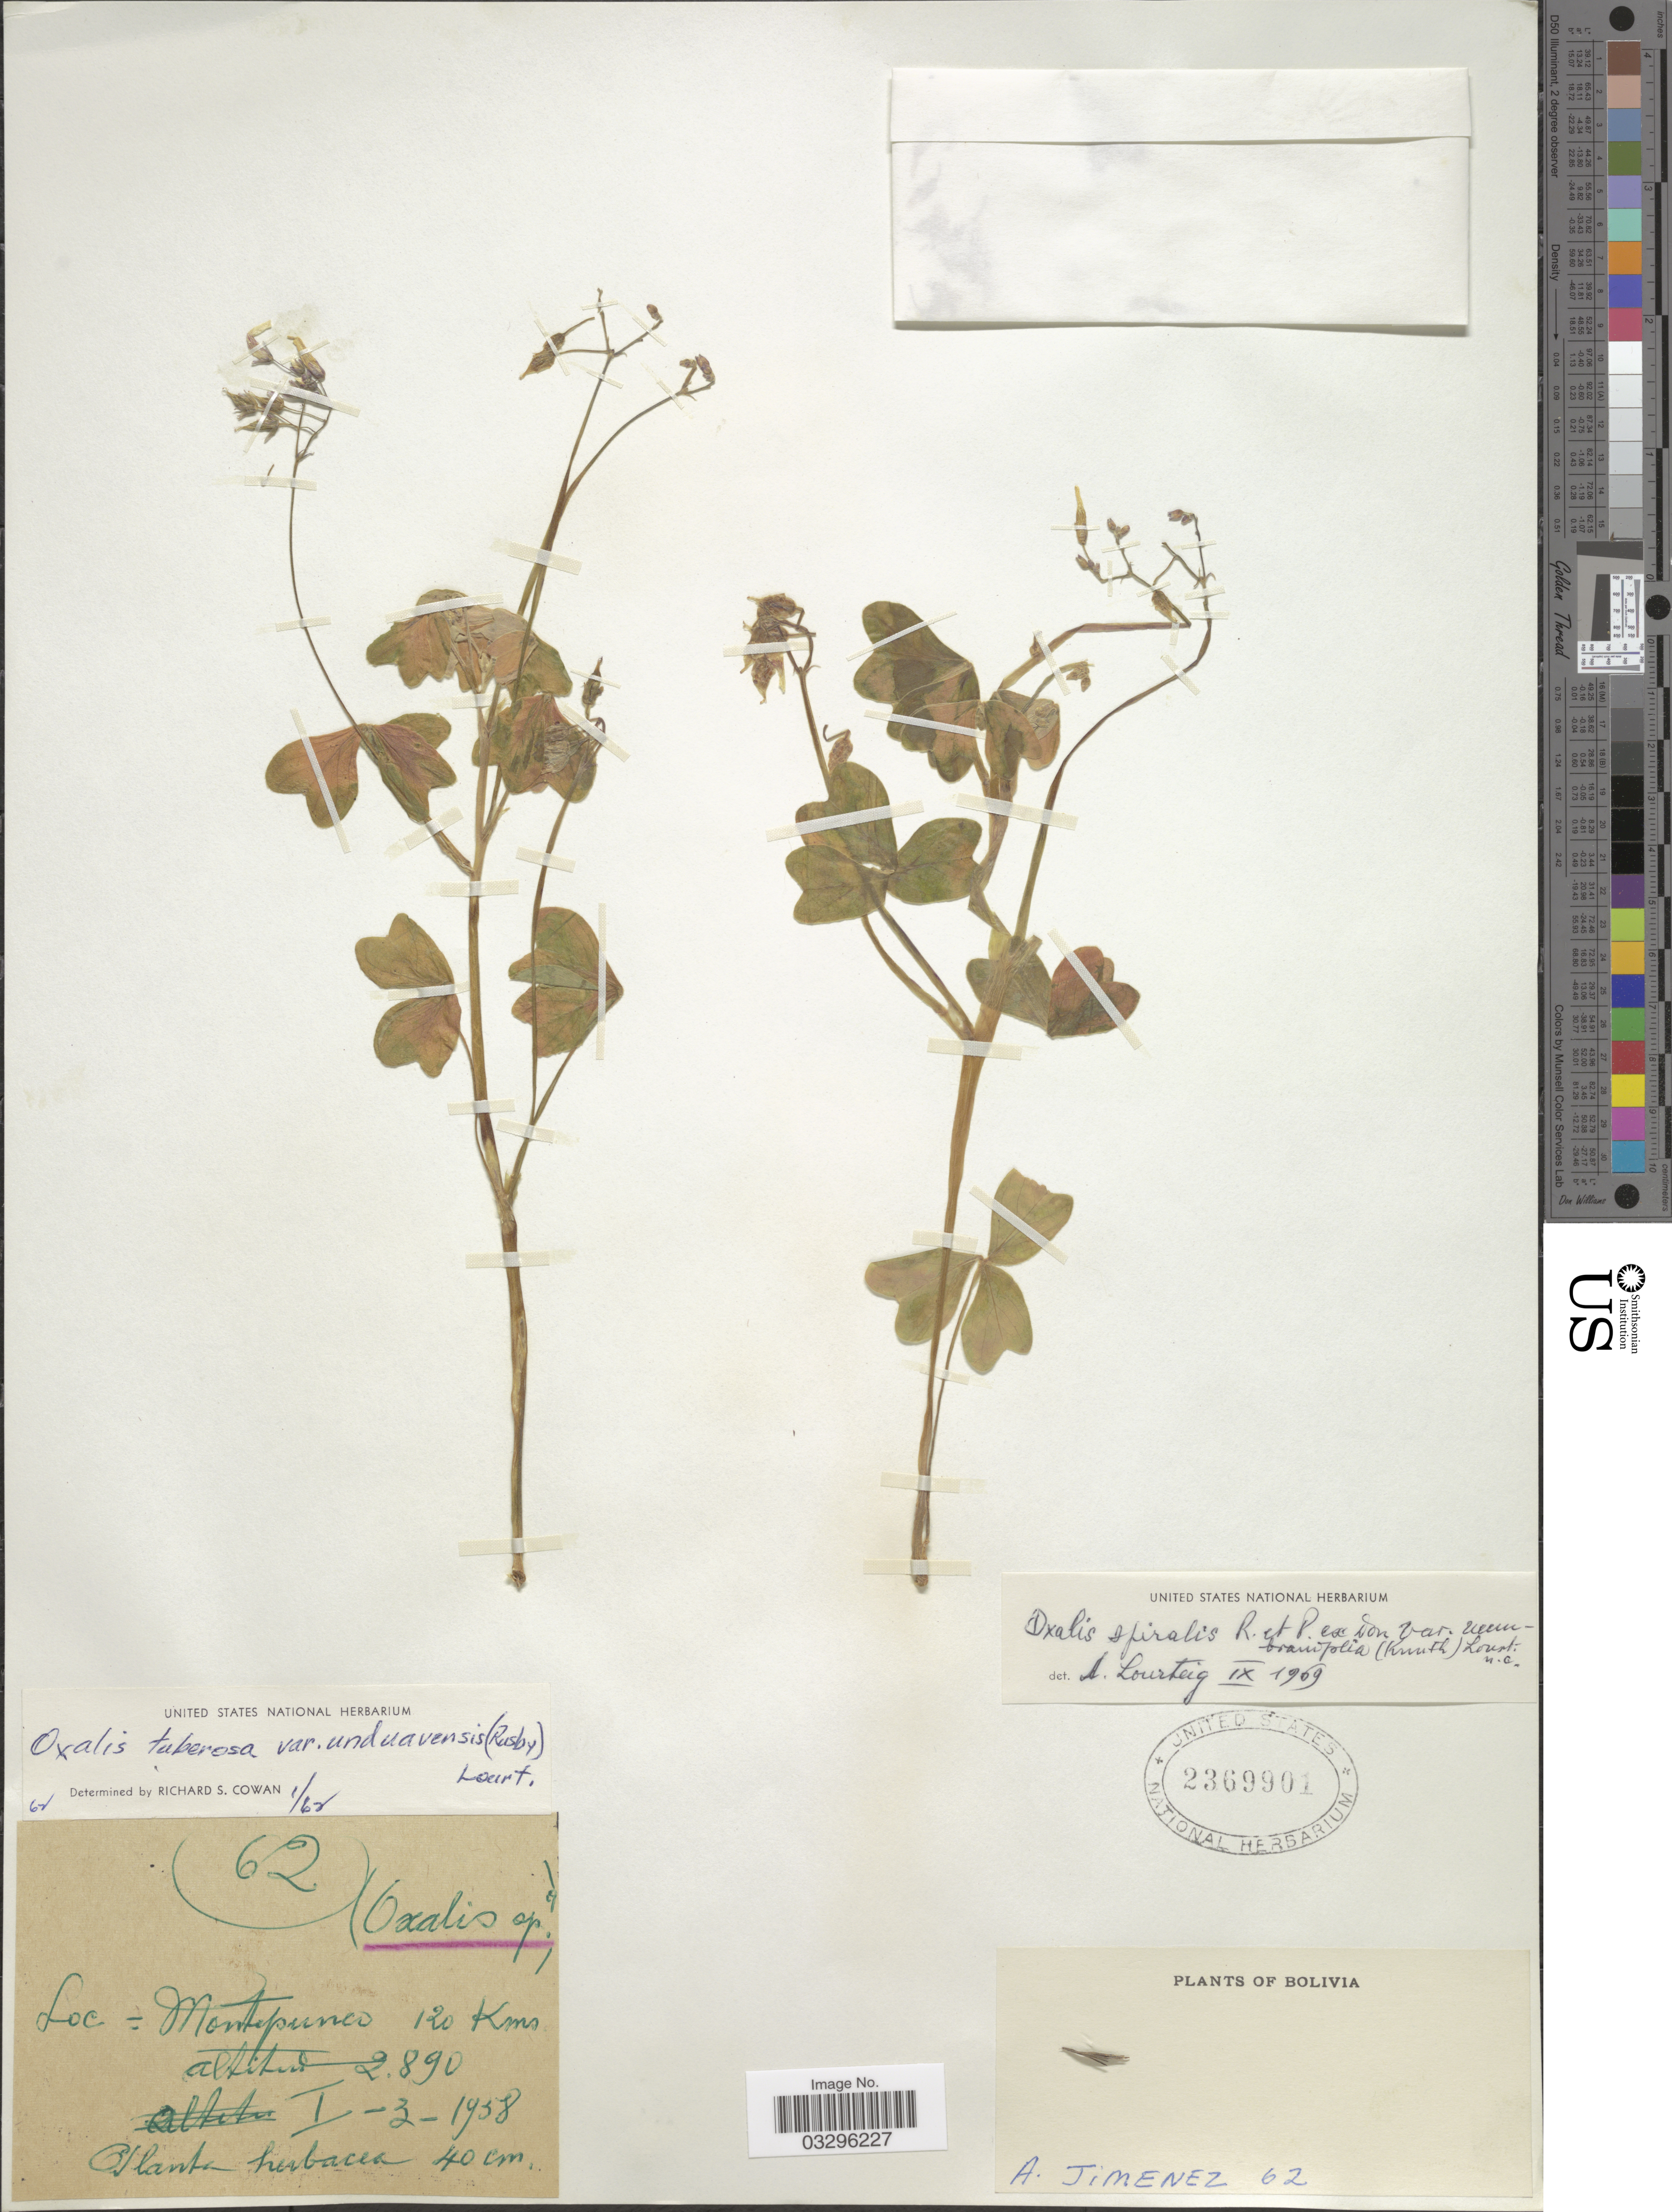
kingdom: Plantae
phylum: Tracheophyta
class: Magnoliopsida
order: Oxalidales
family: Oxalidaceae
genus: Oxalis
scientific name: Oxalis spiralis subsp. membranifolia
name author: (R. Knuth) Lourteig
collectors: A. Jimenez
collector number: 62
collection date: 1958-01-03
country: Bolivia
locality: Montepunco 120 Kms.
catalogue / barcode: US 2369901